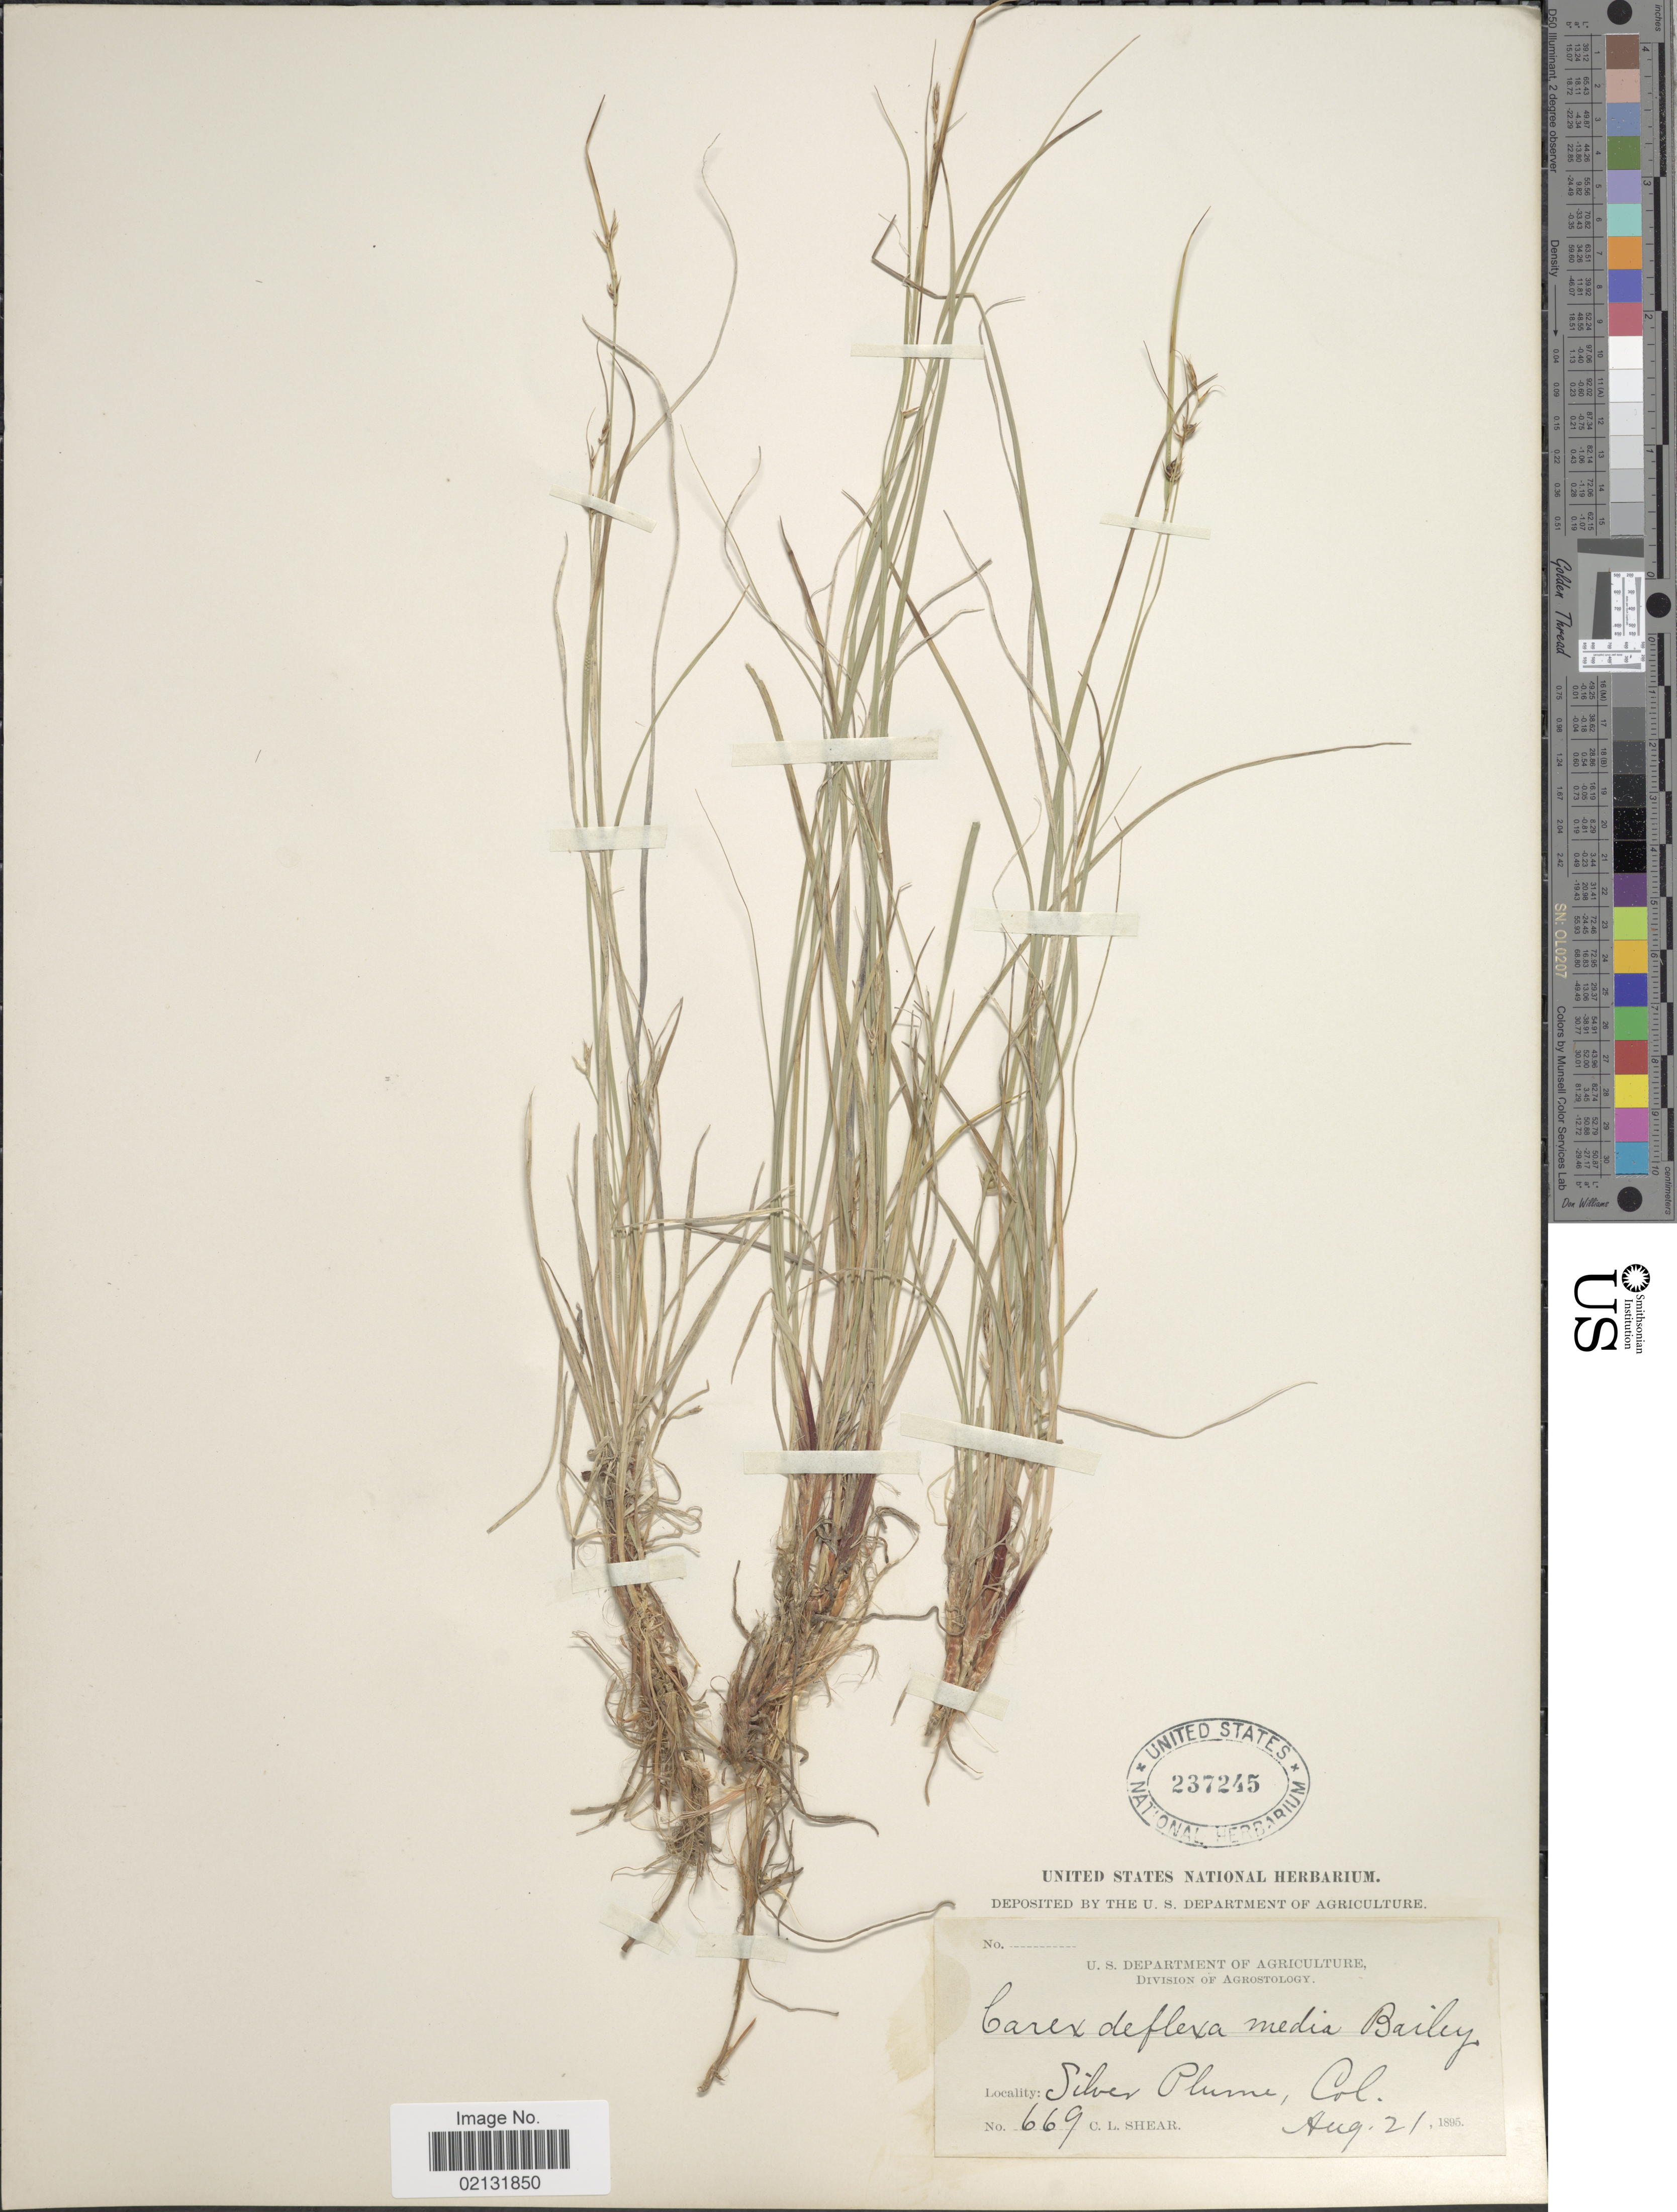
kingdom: Plantae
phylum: Tracheophyta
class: Liliopsida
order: Poales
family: Cyperaceae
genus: Carex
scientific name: Carex rossii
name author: Boott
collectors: C. L. Shear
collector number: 669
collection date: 1895-08-21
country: United States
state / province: Colorado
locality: Silver Plume, Col.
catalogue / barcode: US 237245